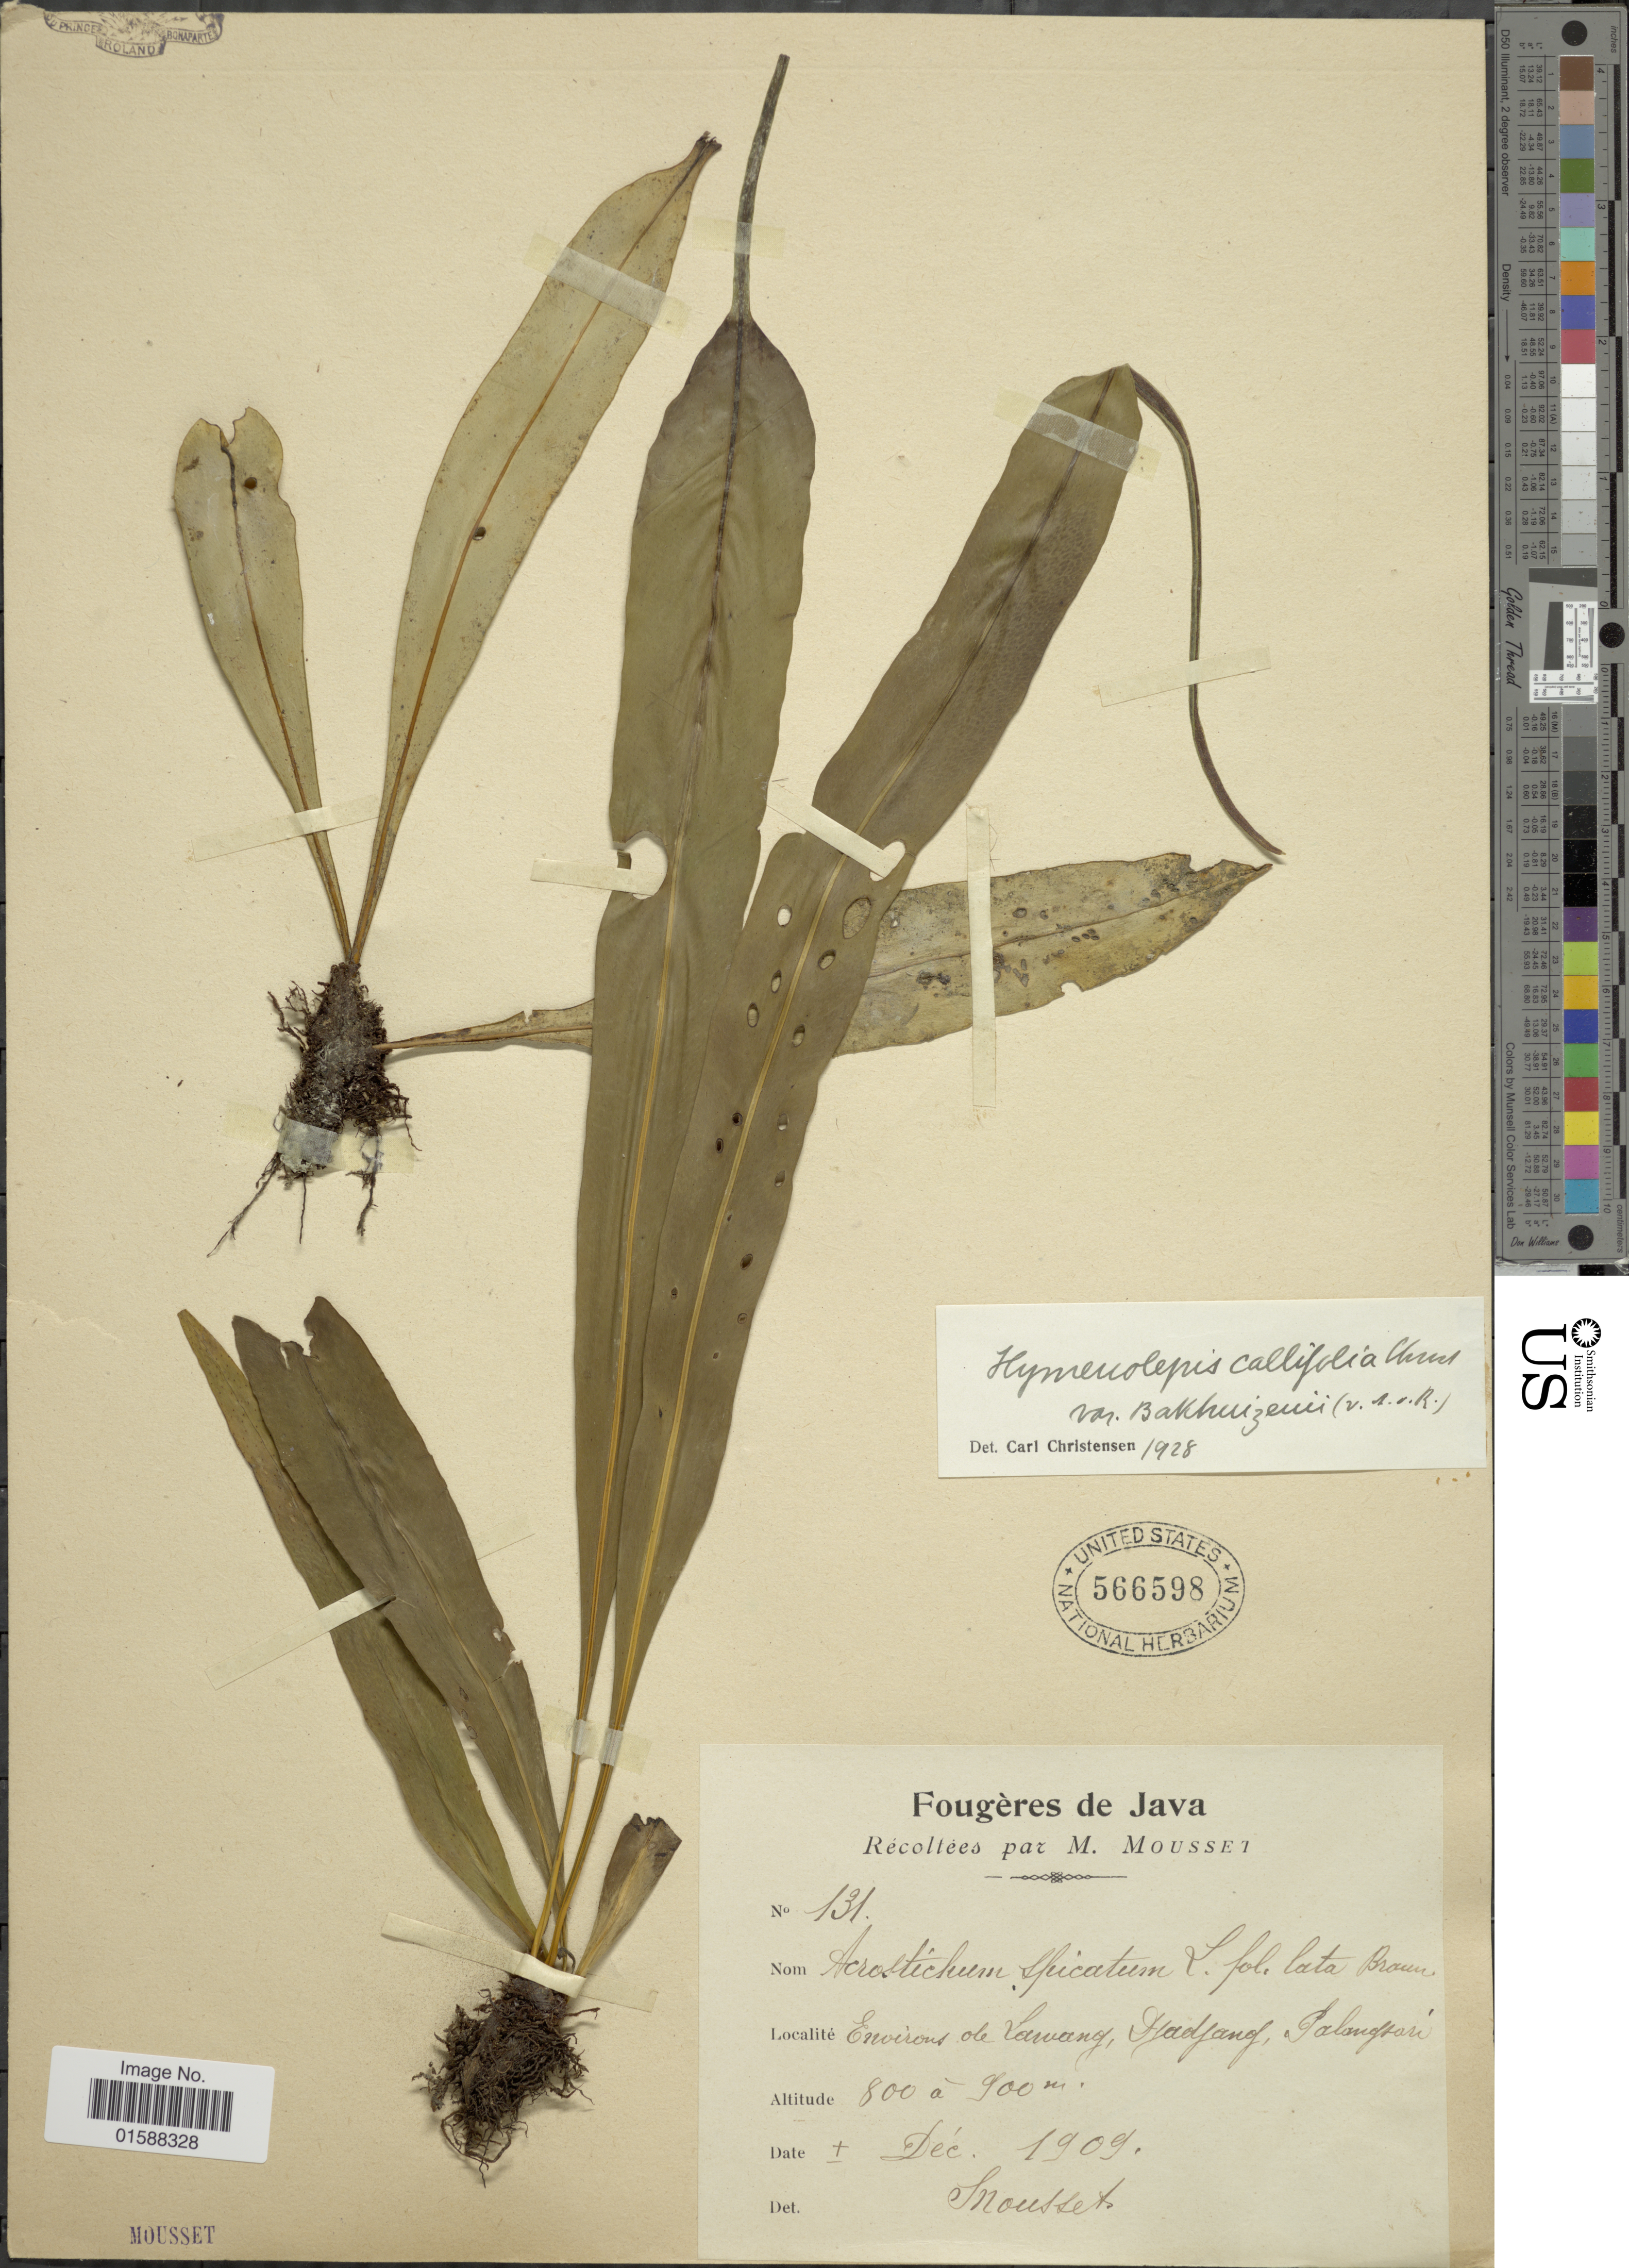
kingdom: Plantae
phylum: Tracheophyta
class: Polypodiopsida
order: Polypodiales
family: Polypodiaceae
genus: Lepisorus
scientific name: Lepisorus califolia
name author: (Christ)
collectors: Mousset, --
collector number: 131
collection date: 1909-12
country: Indonesia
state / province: Java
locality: Environs de Lawang, Djadjang, Palangsari.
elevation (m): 800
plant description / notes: Corrected "Hadjang, Galongsari" to "Djadjang, Palangsari."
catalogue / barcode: US 566598